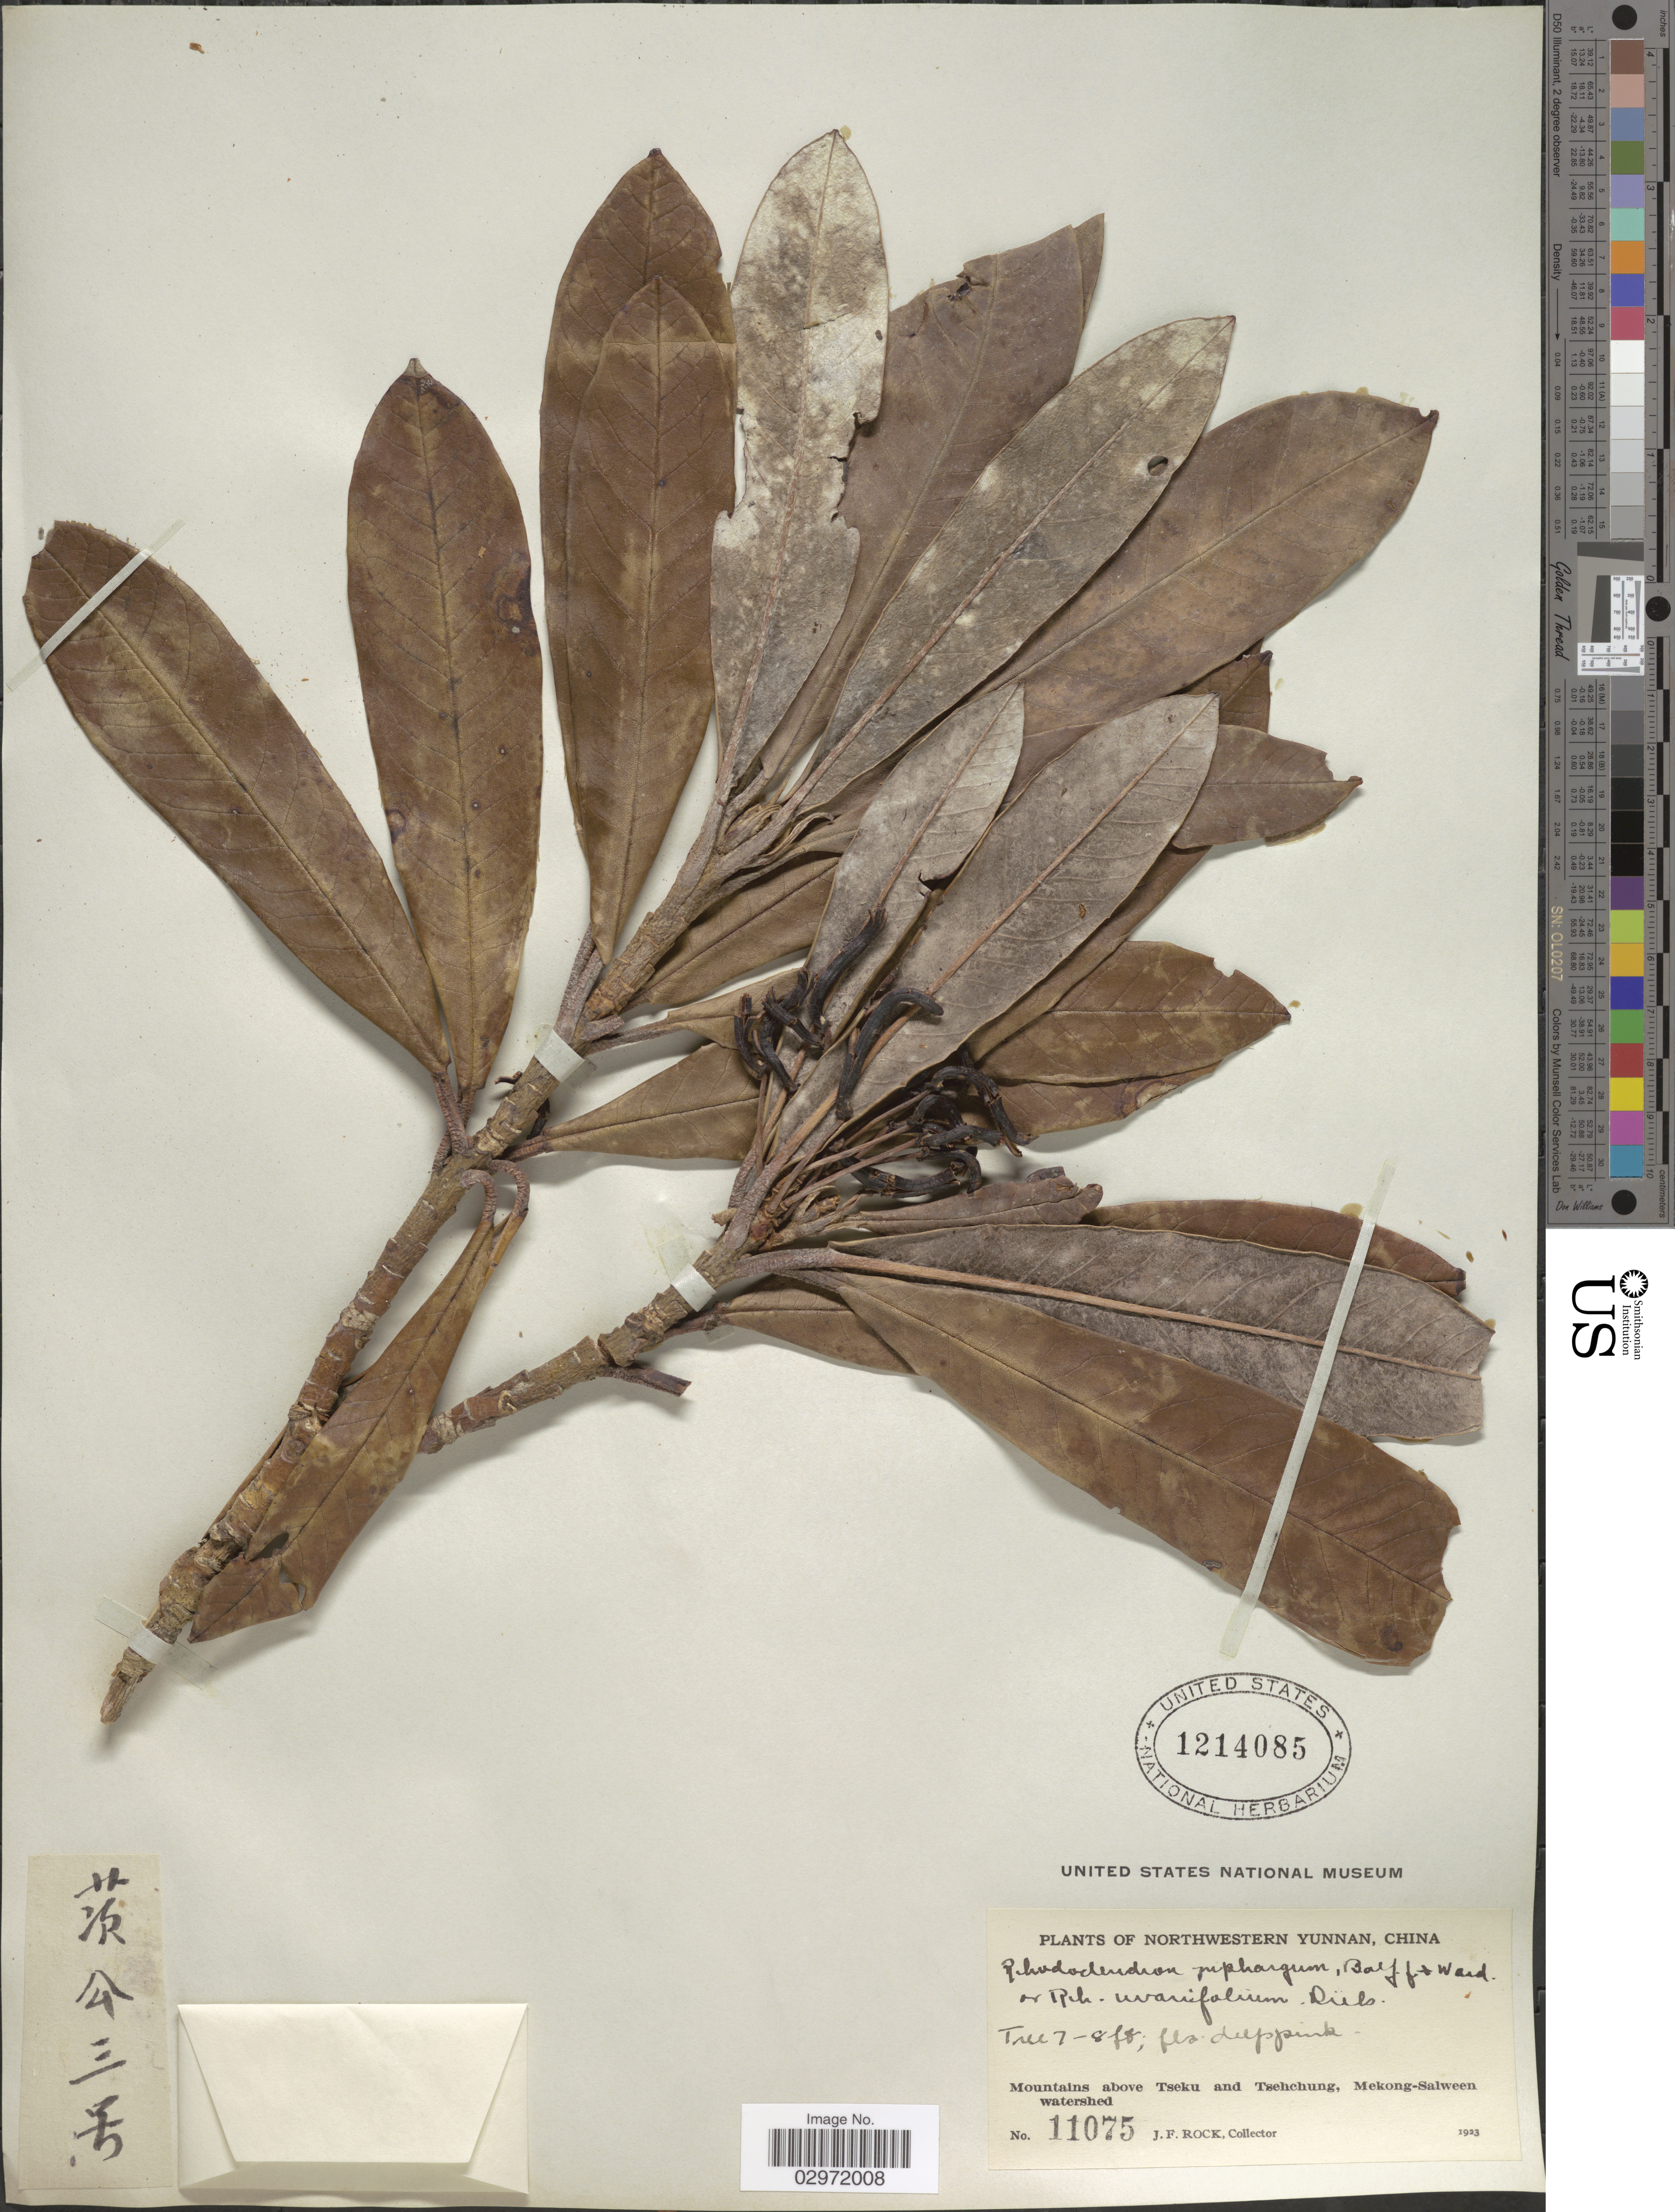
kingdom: Plantae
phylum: Tracheophyta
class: Magnoliopsida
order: Ericales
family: Ericaceae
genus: Rhododendron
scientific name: Rhododendron niphargum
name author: Balf. f. & Kingdon-Ward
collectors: J. Rock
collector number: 11075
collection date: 1923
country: China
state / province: Yunnan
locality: Northwestern Yunnan, Mountains above Tseku and Tsehchung, Mekong-Salween watershed.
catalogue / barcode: US 1214085